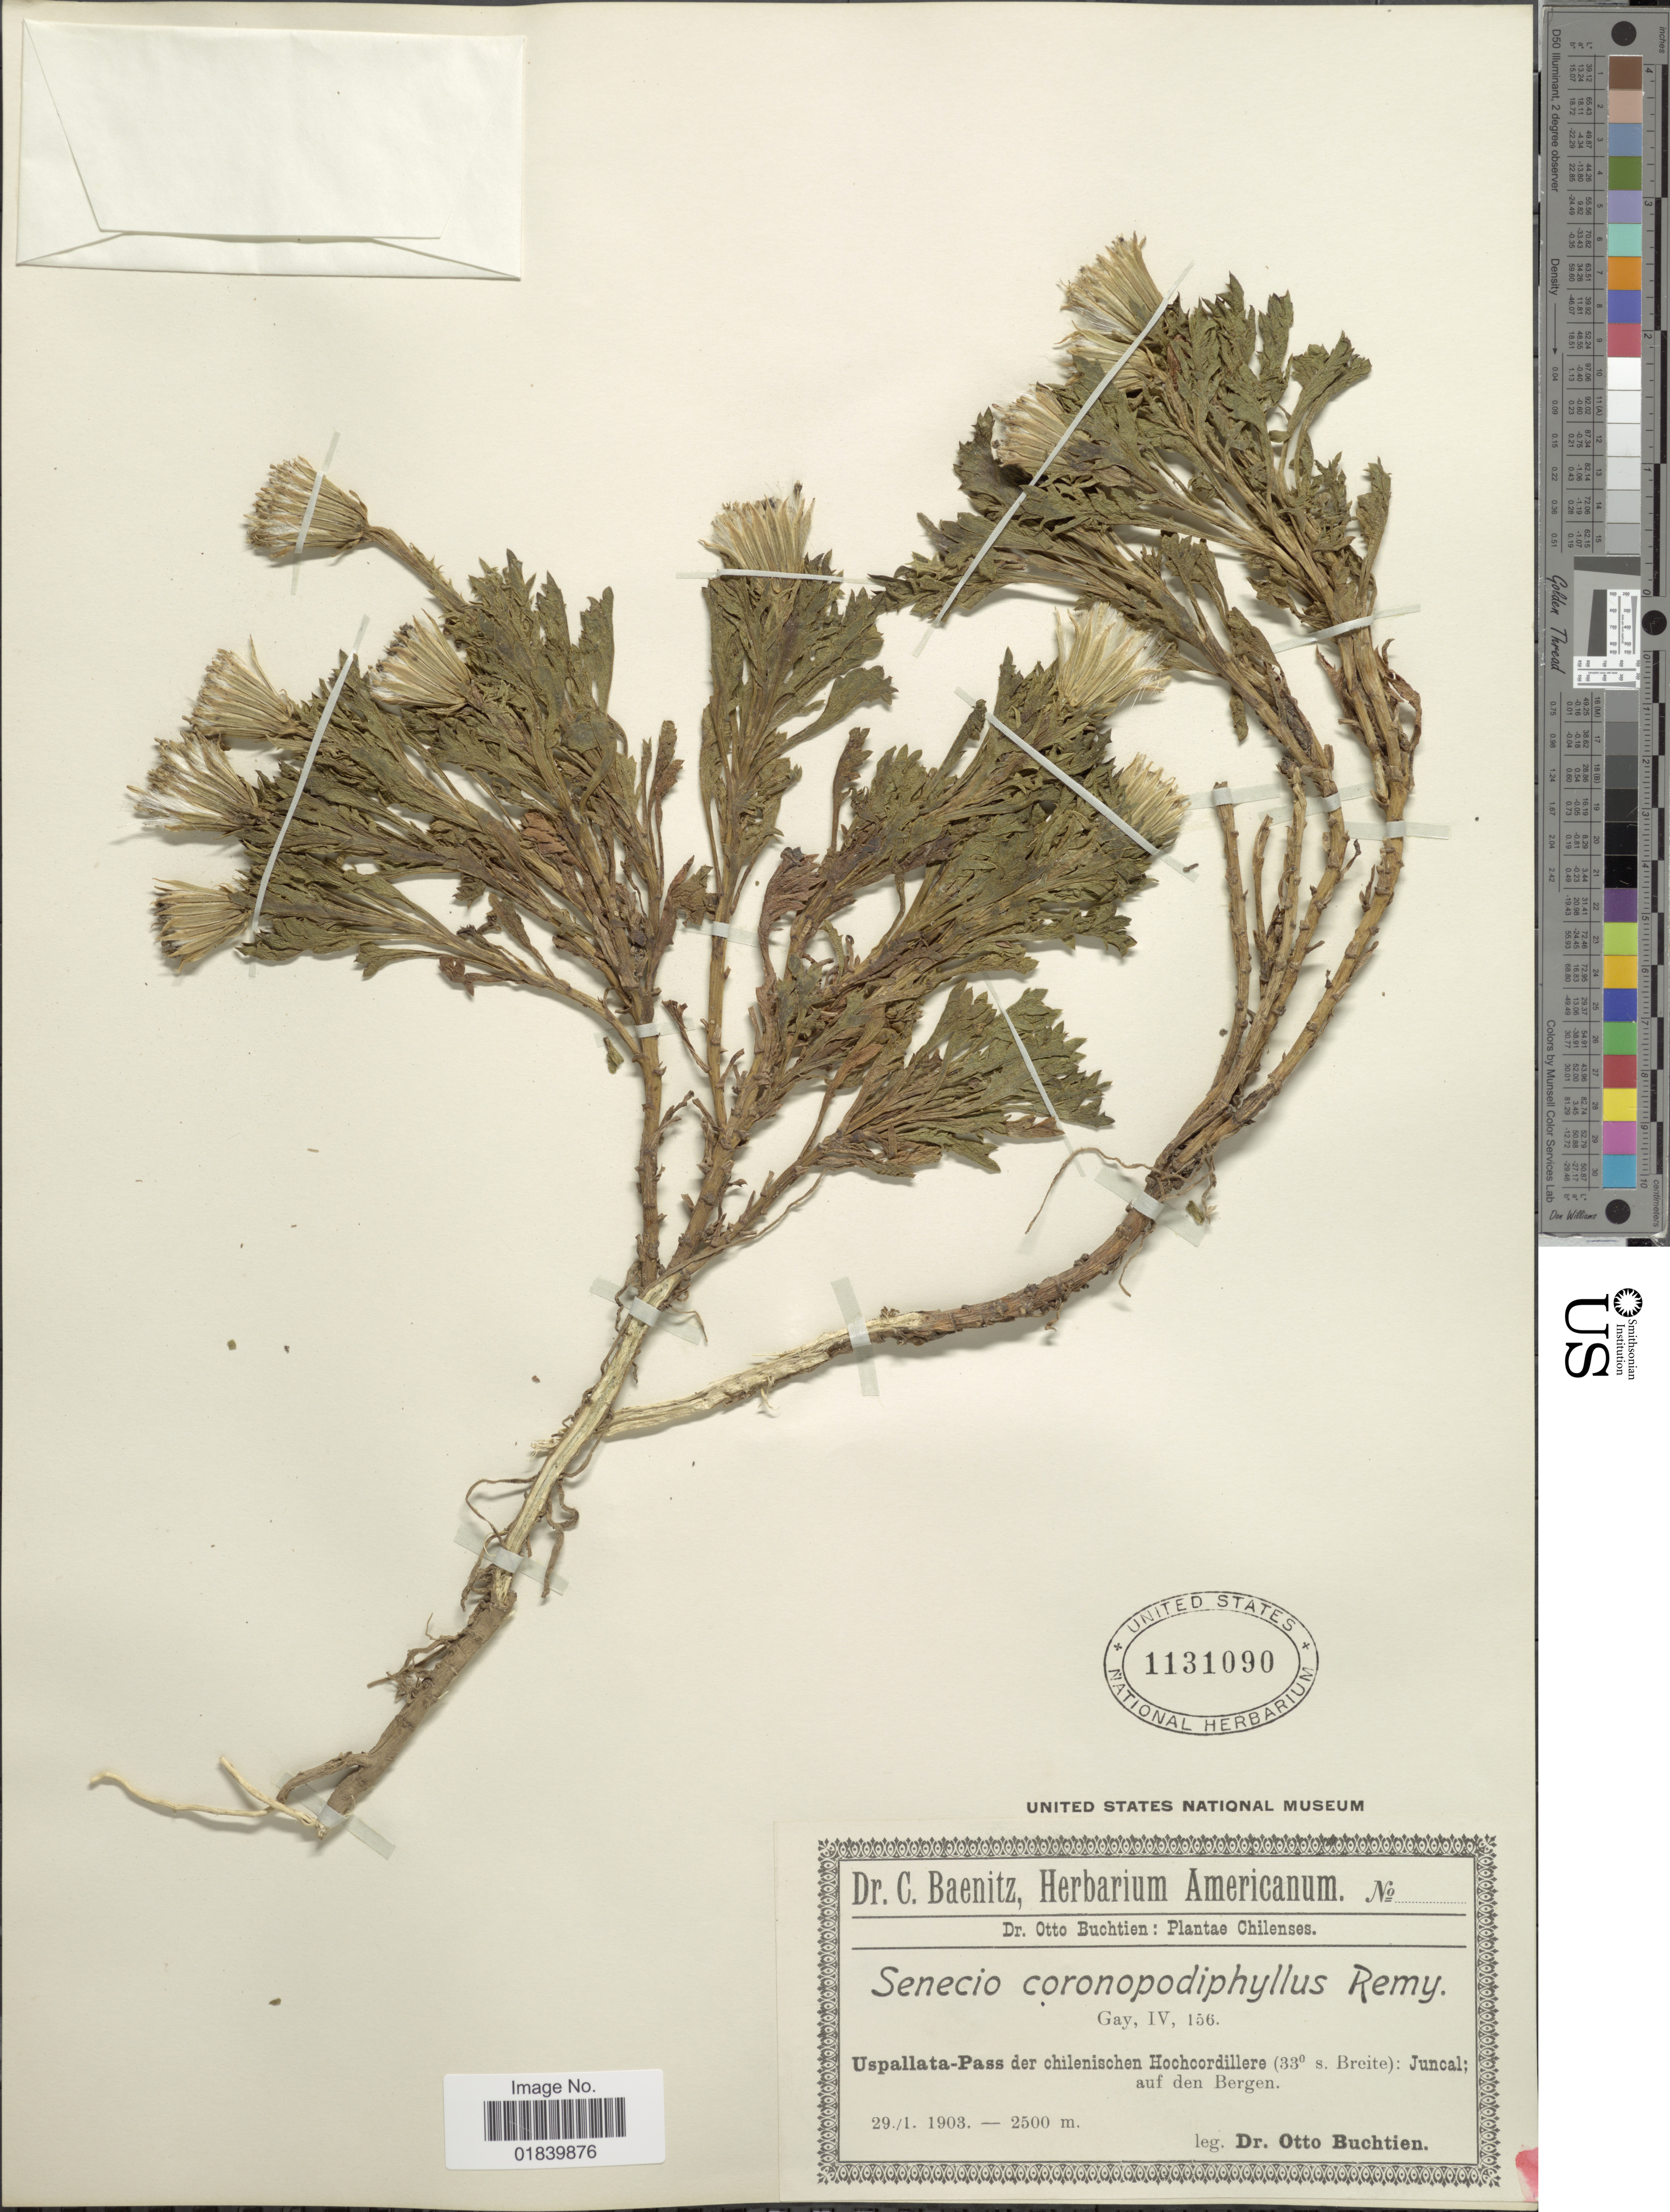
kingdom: Plantae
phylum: Tracheophyta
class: Magnoliopsida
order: Asterales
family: Asteraceae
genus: Senecio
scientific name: Senecio coronopodiphyllus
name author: J. Rémy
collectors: O. Buchtien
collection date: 1903-01-29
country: Chile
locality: Uspallata-Pass der chilenischen Hochcordillere: Juncal auf den Bergen.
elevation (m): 2500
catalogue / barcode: US 1131090